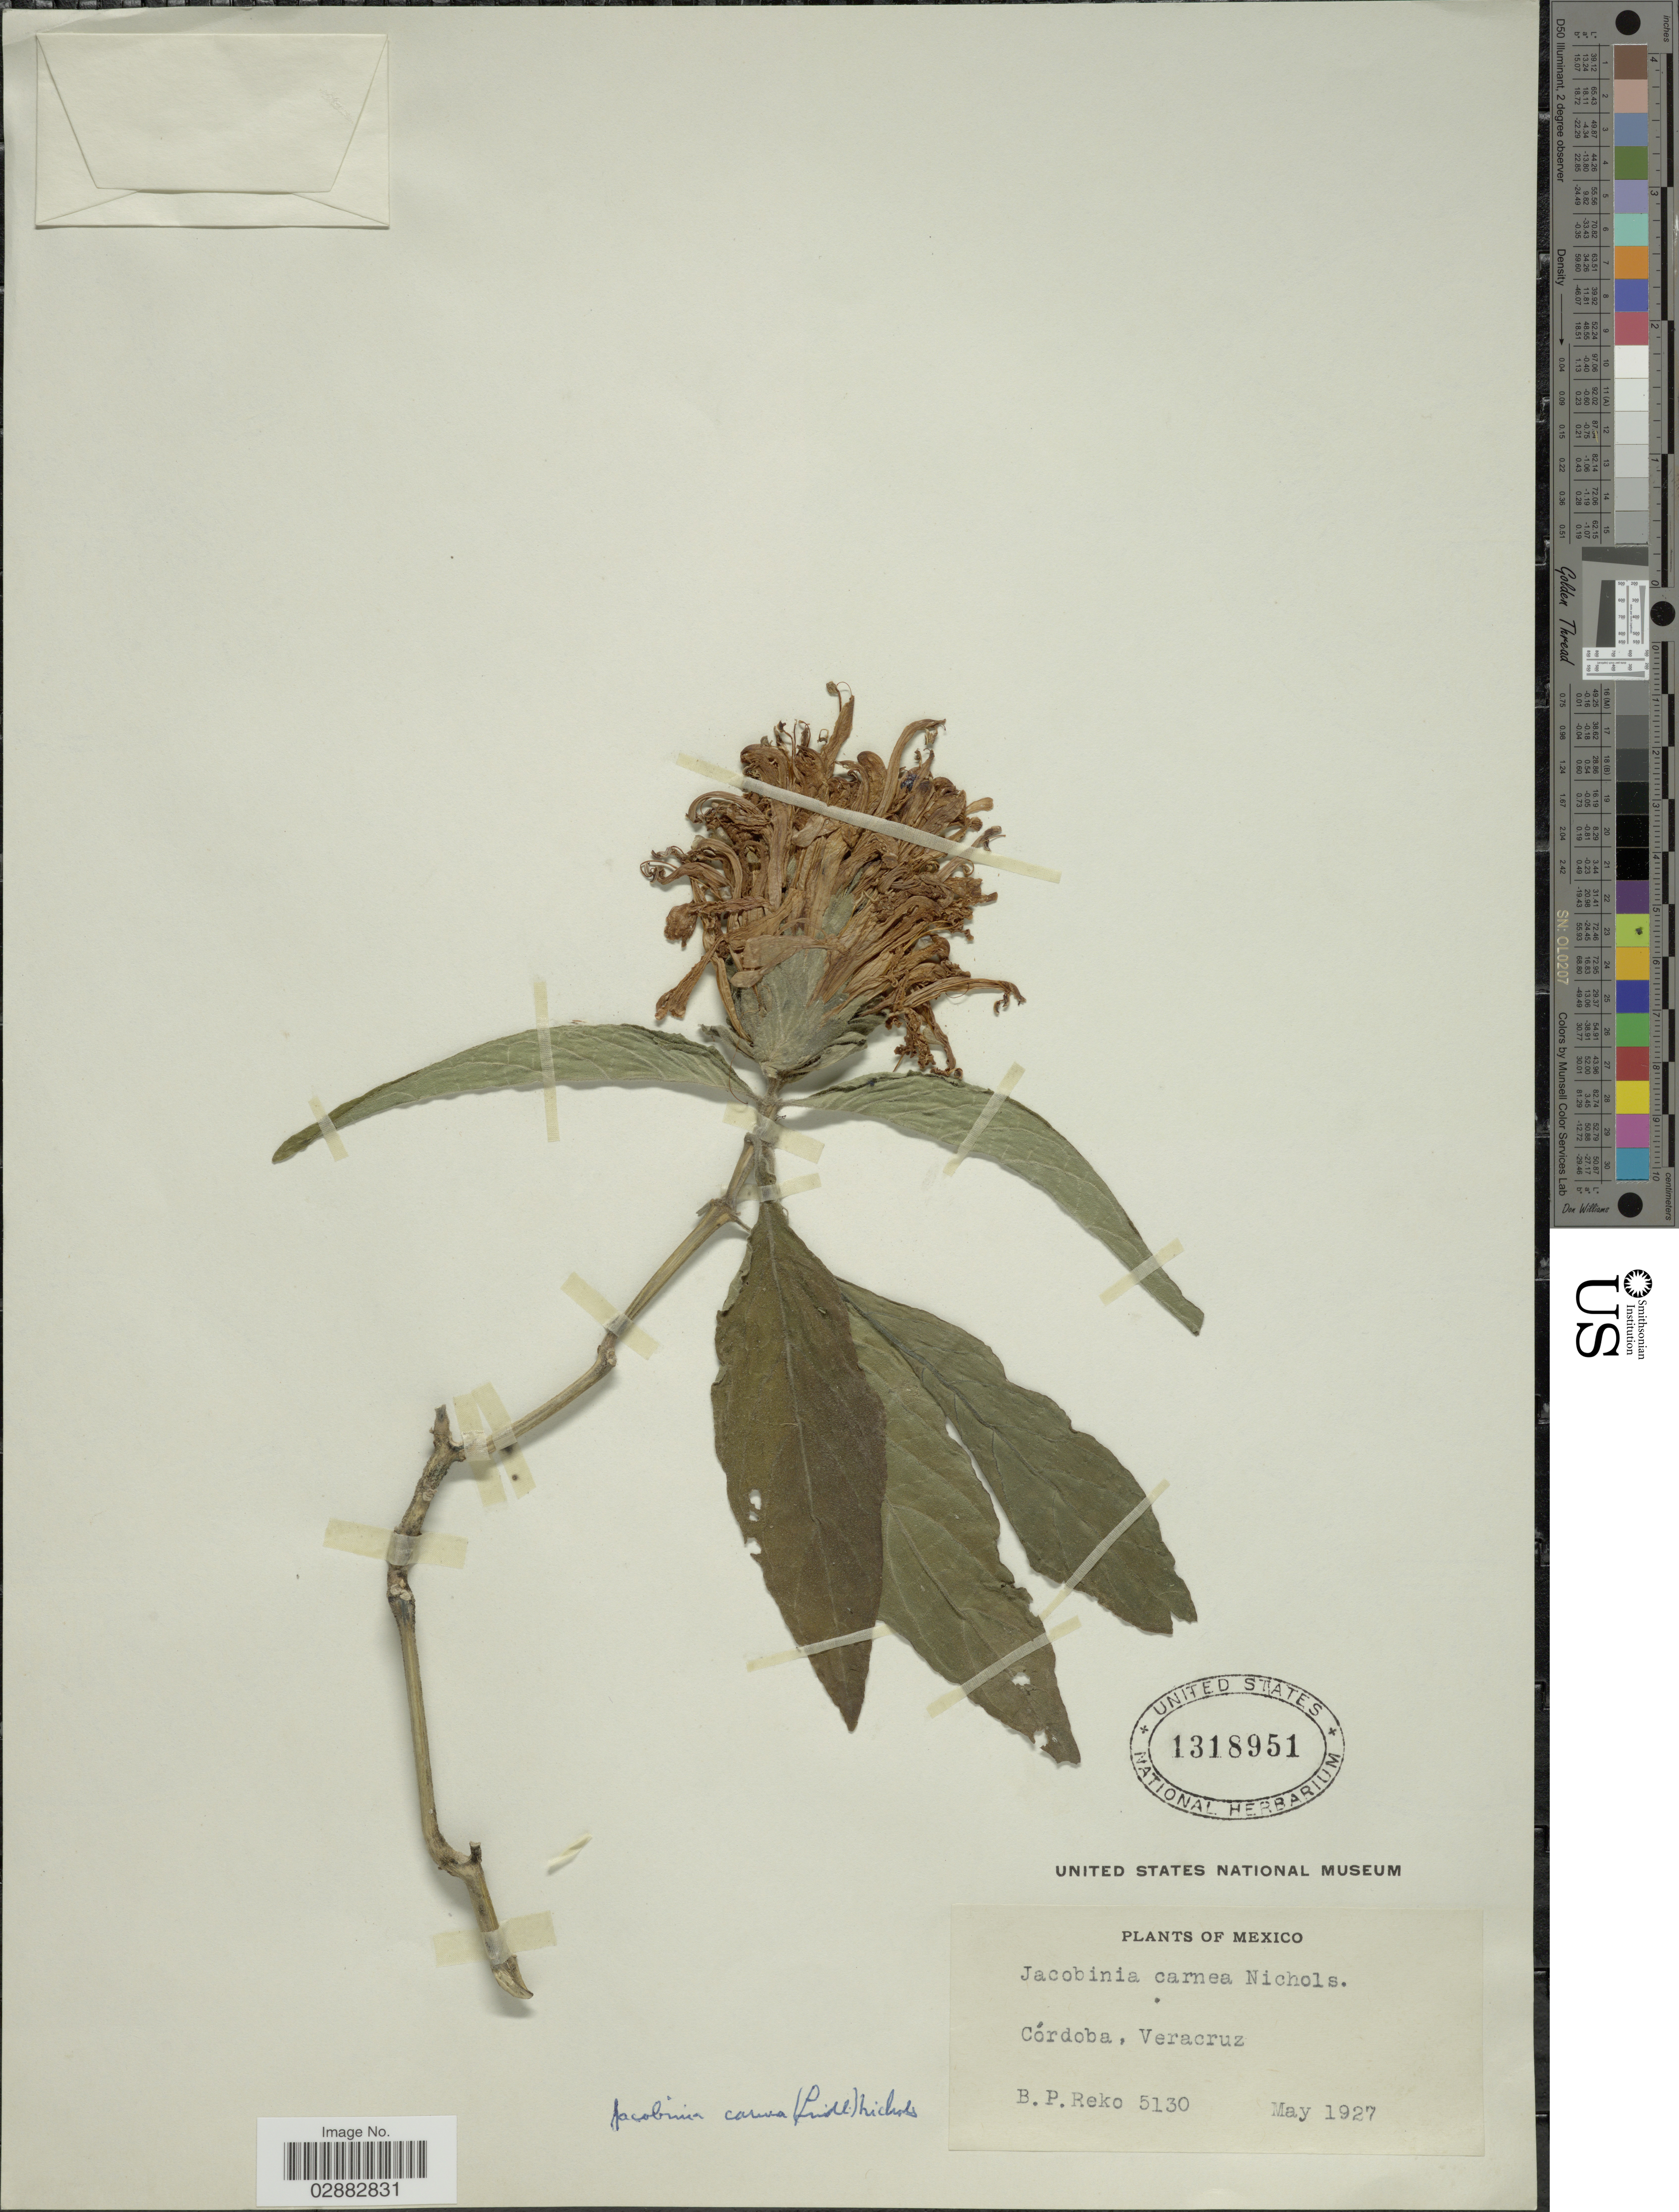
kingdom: Plantae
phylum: Tracheophyta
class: Magnoliopsida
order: Lamiales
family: Acanthaceae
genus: Jacobinia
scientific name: Jacobinia carnea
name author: (Lindl.) G. Nicholson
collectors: B. P. Reko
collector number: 5130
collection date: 1927-05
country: Mexico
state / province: Veracruz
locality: Córdoba, Veracruz.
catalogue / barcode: US 1318951